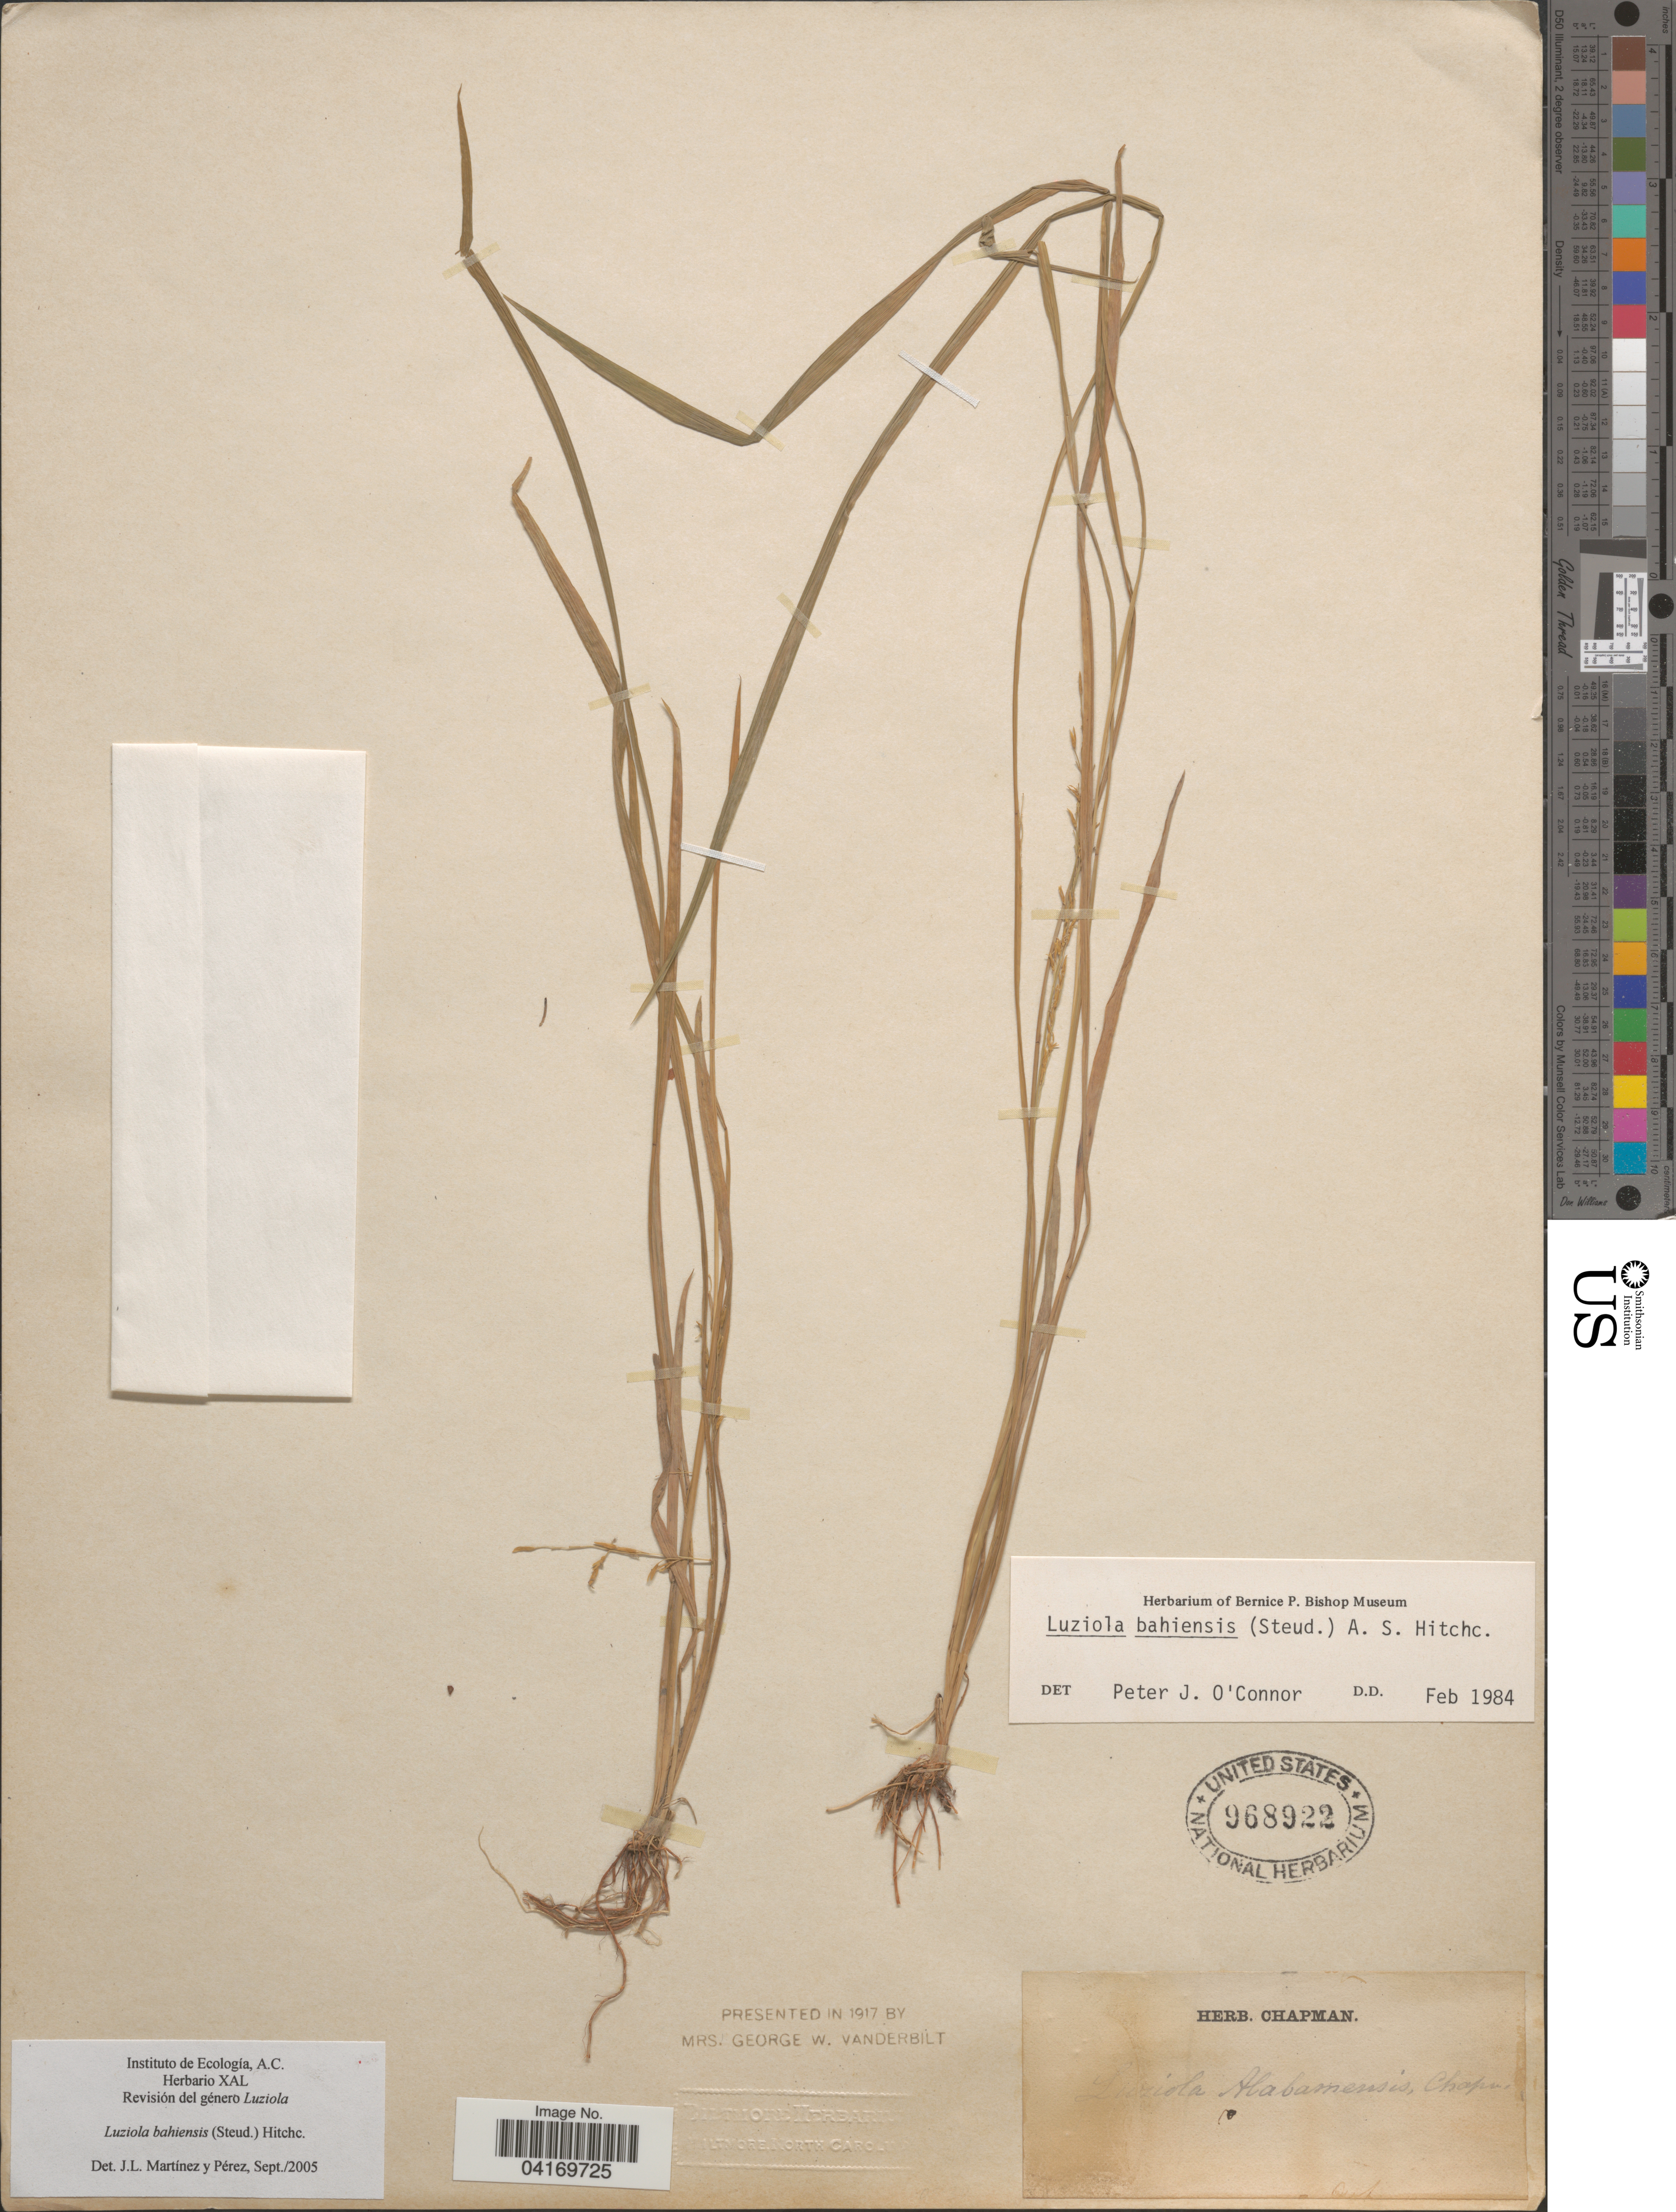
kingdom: Plantae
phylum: Tracheophyta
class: Liliopsida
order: Poales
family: Poaceae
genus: Luziola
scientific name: Luziola bahiensis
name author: (Steud.) Hitchc.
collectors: ex herb. Chapman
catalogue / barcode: US 968922